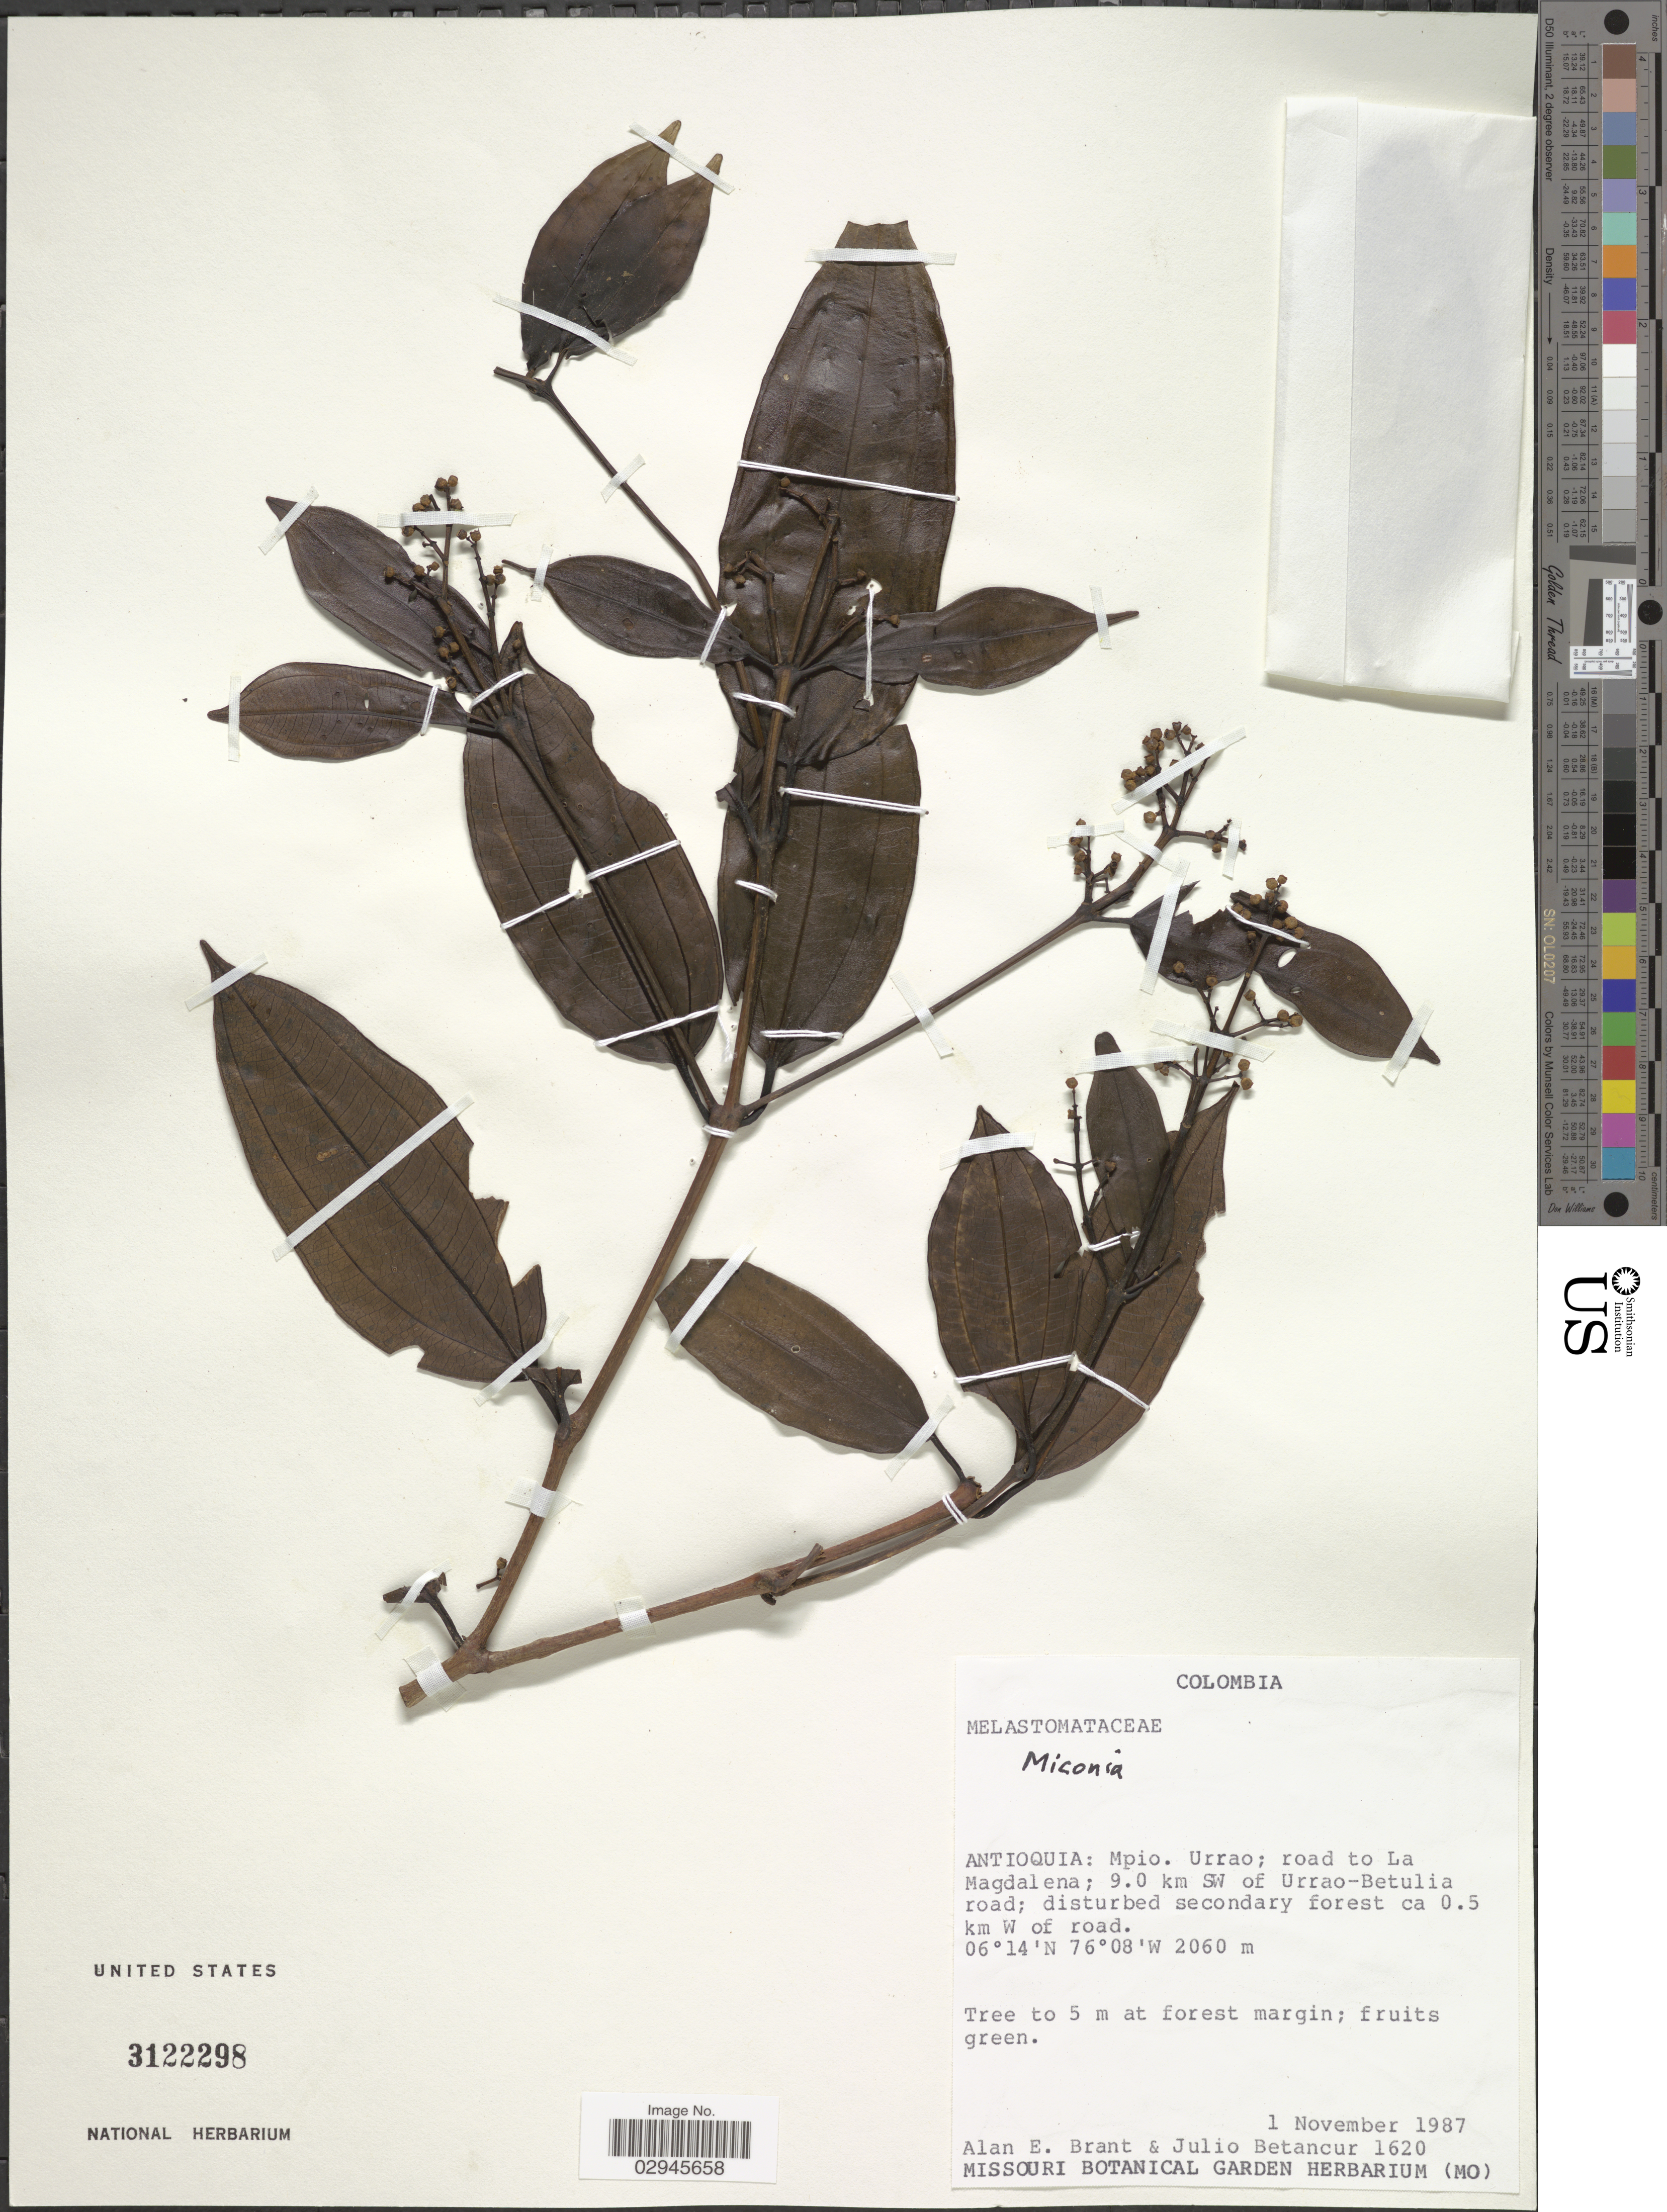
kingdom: Plantae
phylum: Tracheophyta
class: Magnoliopsida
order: Myrtales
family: Melastomataceae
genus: Miconia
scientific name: Miconia sp.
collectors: A. Brant & J. Betancur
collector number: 1620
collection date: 1987-11-01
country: Colombia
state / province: Antioquia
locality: Mpio. Urrao; road to La Magdalena; 9.0 km SW of Urrao-Betulia road; ca 0.5 km W of road.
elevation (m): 2060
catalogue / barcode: US 3122298